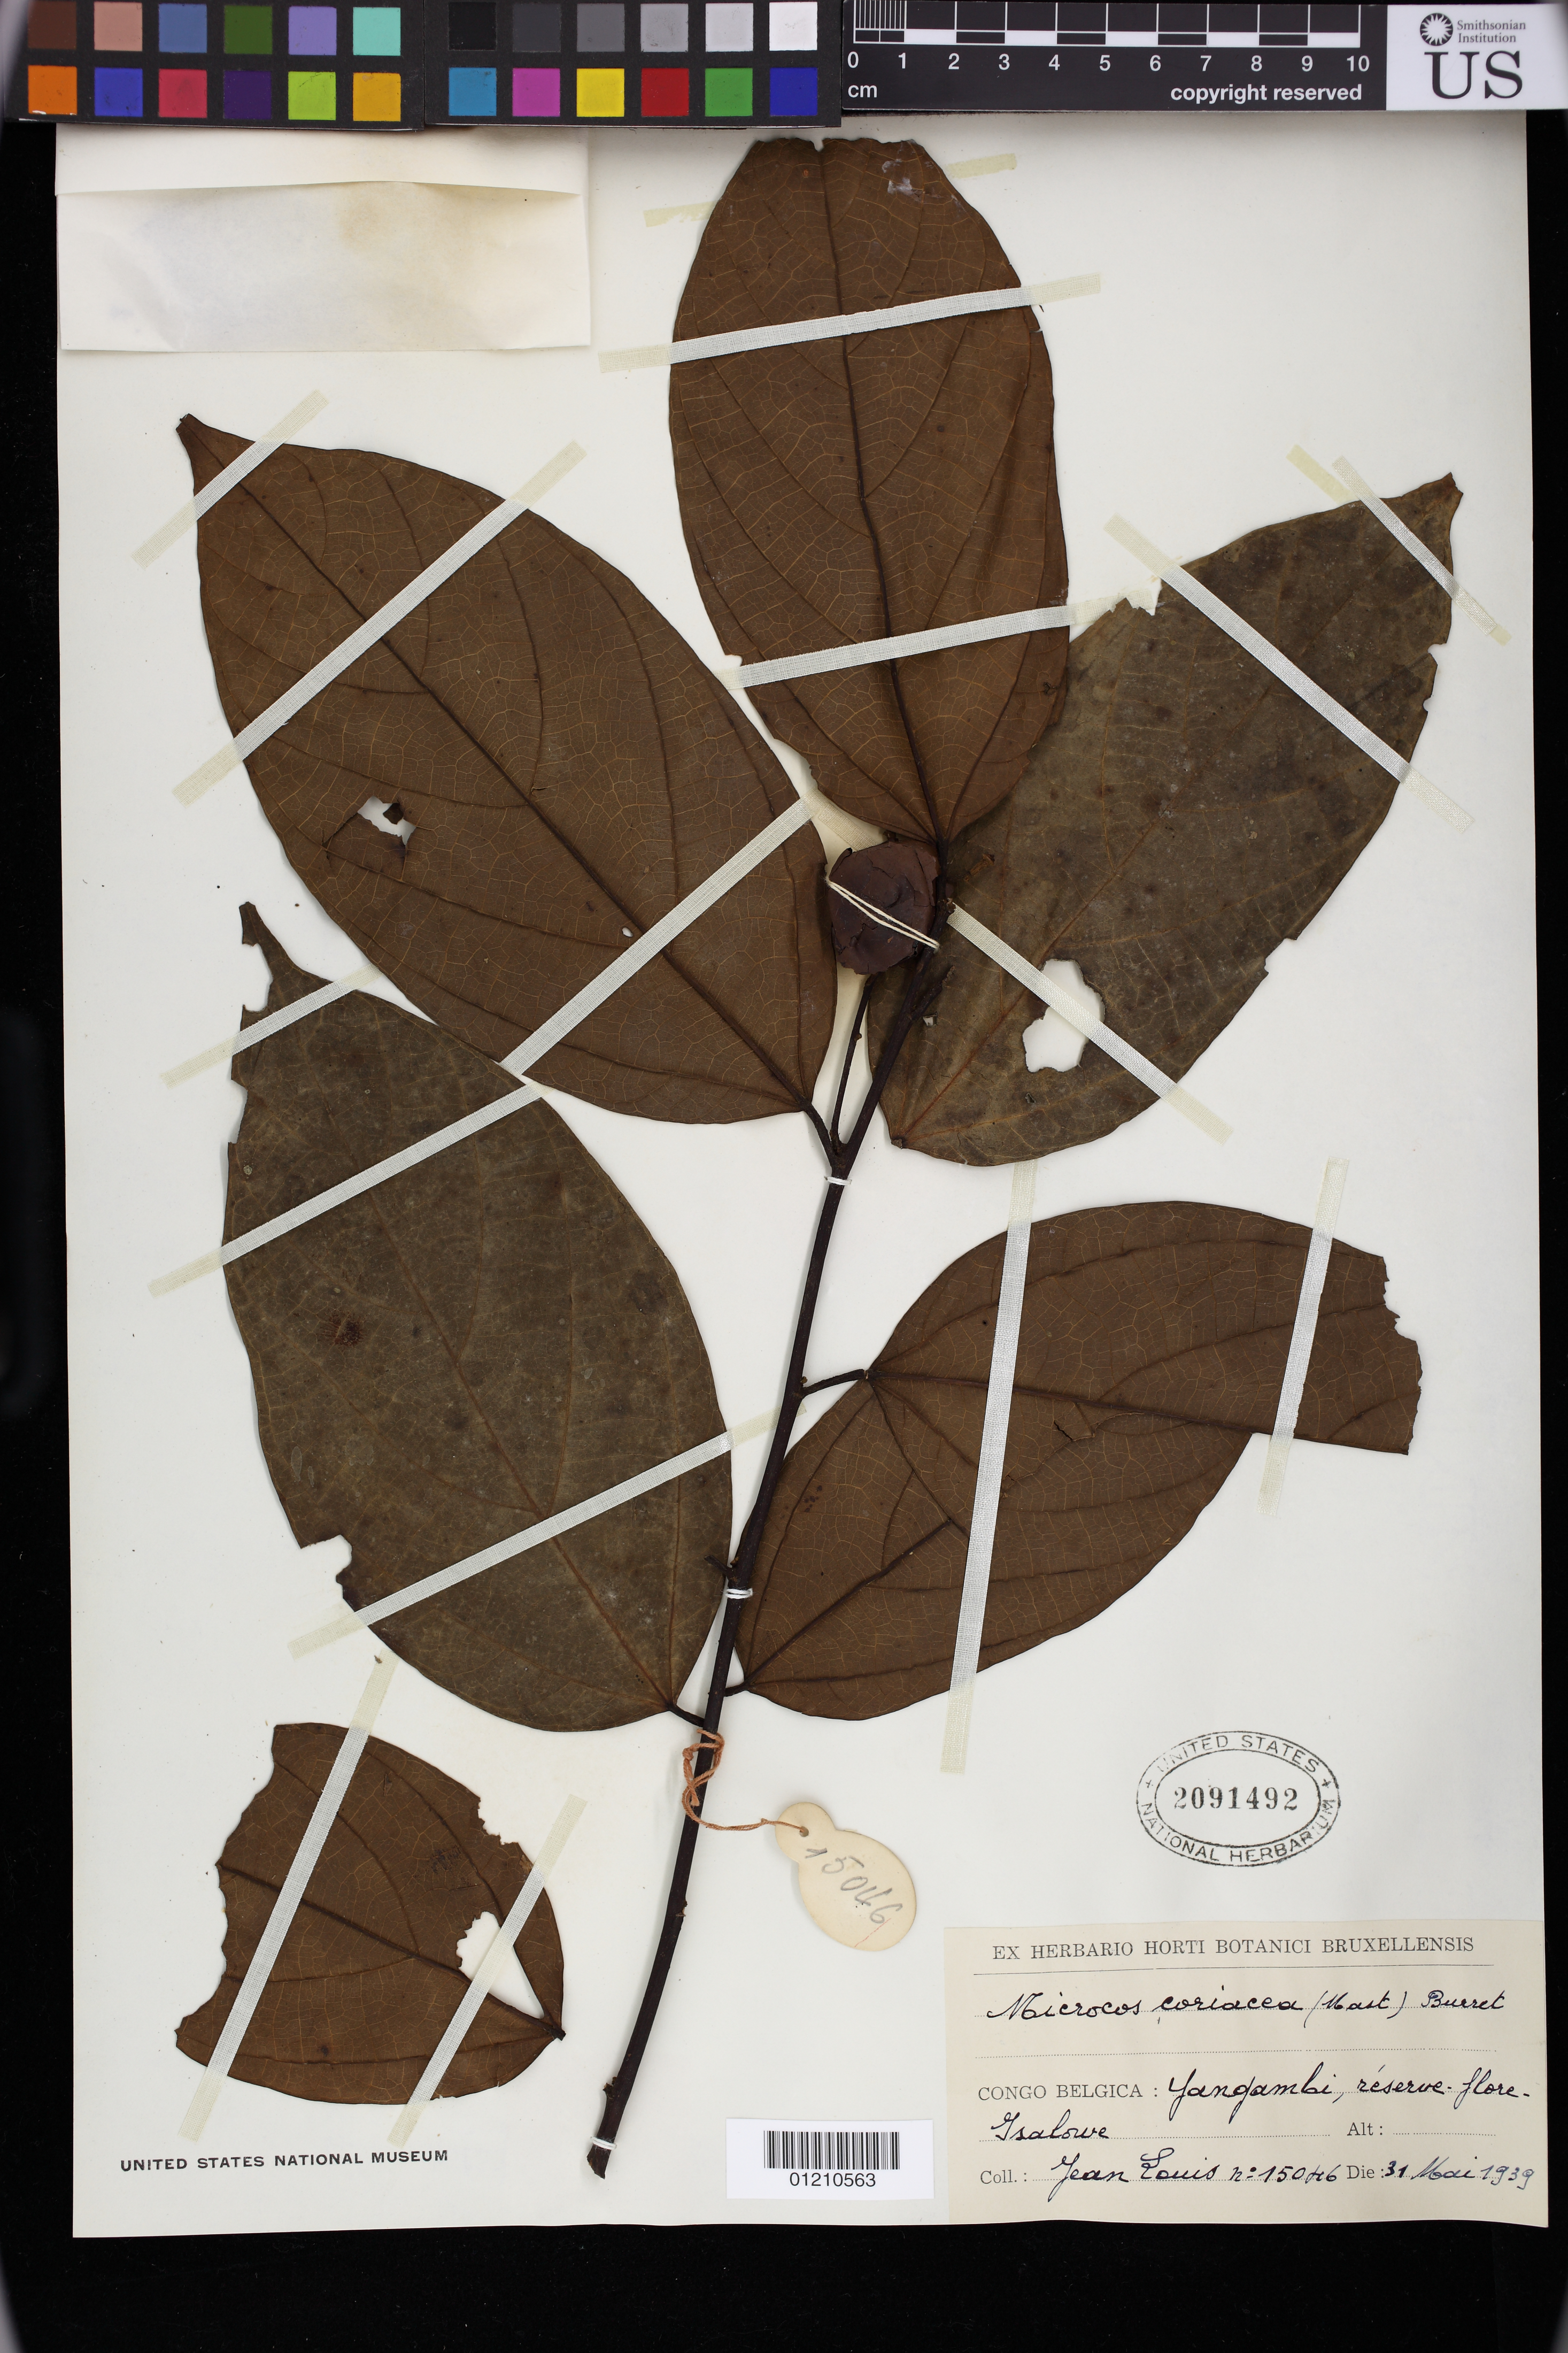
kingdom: Plantae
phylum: Tracheophyta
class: Magnoliopsida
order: Malvales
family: Malvaceae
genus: Microcos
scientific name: Microcos coriacea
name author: (Mast.) Burret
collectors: J. Louis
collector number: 15046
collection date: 1939-05-31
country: Congo, Democratic Republic of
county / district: Kasan-Oriental Province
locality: Yangambi, reserve-flore Isalowe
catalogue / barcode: US 2091492